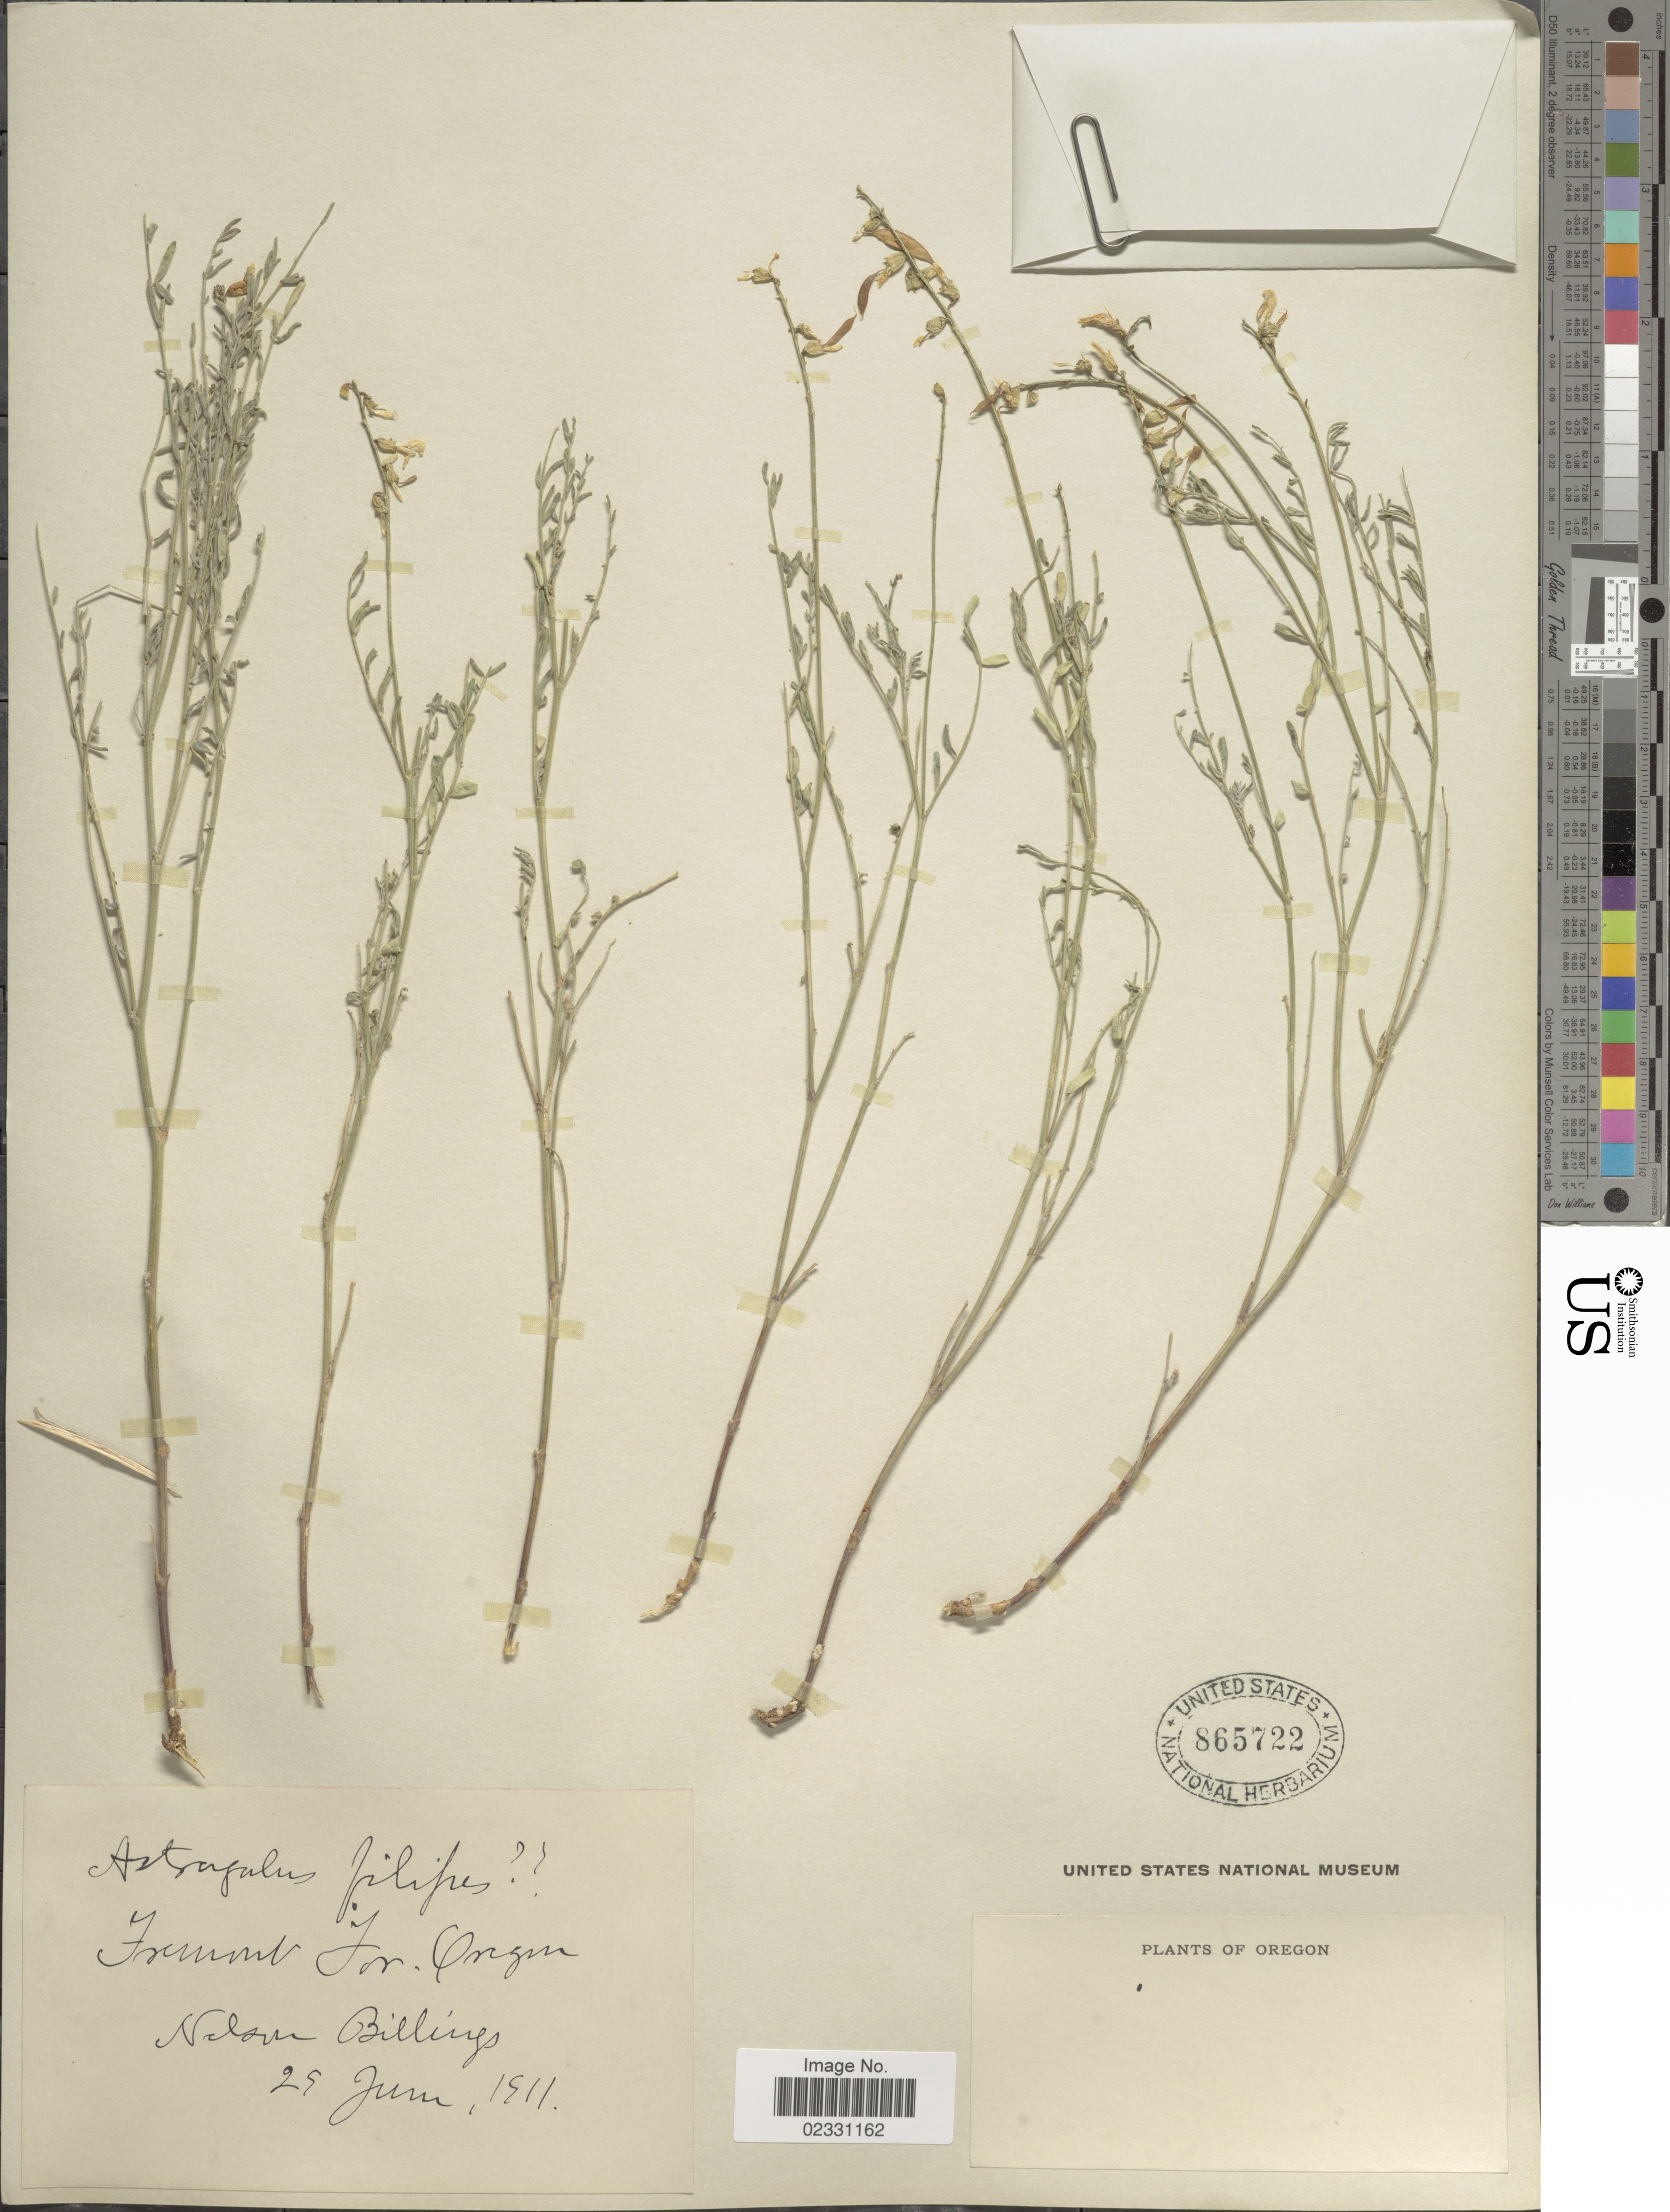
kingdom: Plantae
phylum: Tracheophyta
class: Magnoliopsida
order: Fabales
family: Fabaceae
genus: Astragalus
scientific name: Astragalus filipes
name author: A. Gray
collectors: N. Billings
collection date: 1911-06-29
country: United States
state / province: Oregon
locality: Fremont For.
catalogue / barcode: US 865722